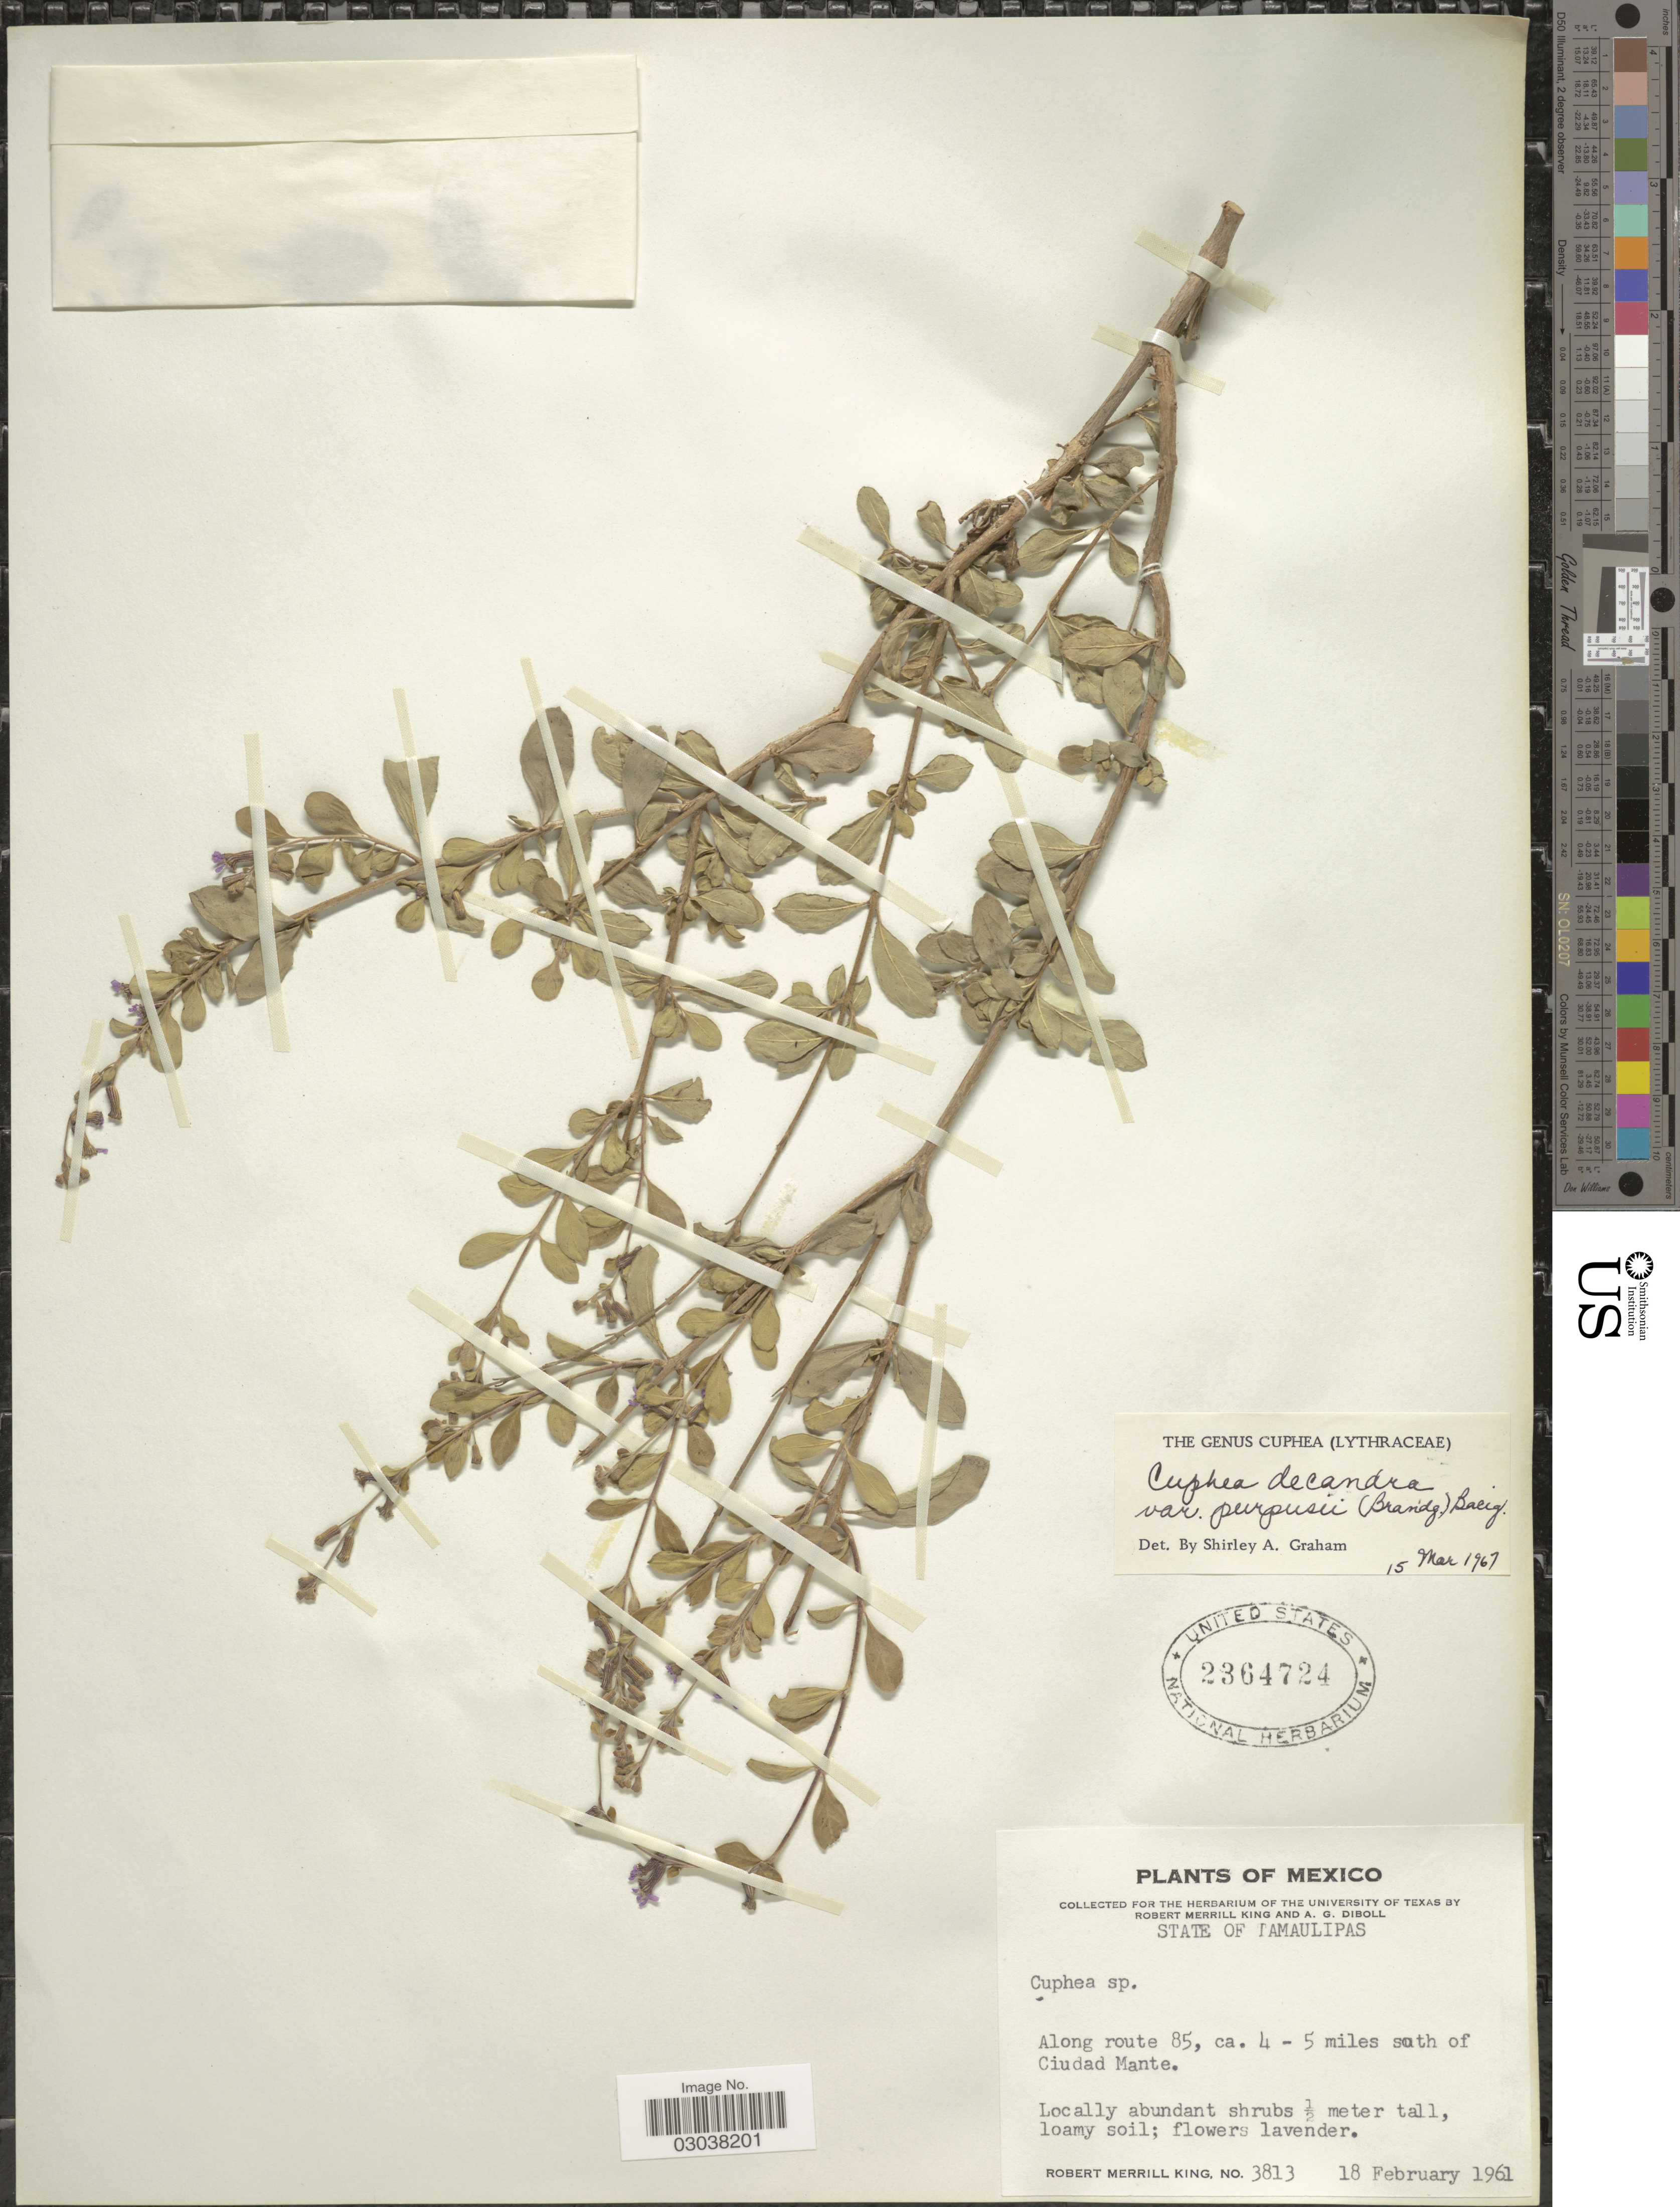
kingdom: Plantae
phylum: Tracheophyta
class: Magnoliopsida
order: Myrtales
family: Lythraceae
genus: Cuphea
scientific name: Cuphea decandra var. purpusii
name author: (Brandegee) Bacig.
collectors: R. M. King & A. Diboll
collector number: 3813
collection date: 1961-02-18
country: Mexico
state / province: Tamaulipas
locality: Along route 85, ca. 4-5 miles south of Ciudad Mante.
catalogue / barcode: US 2364724